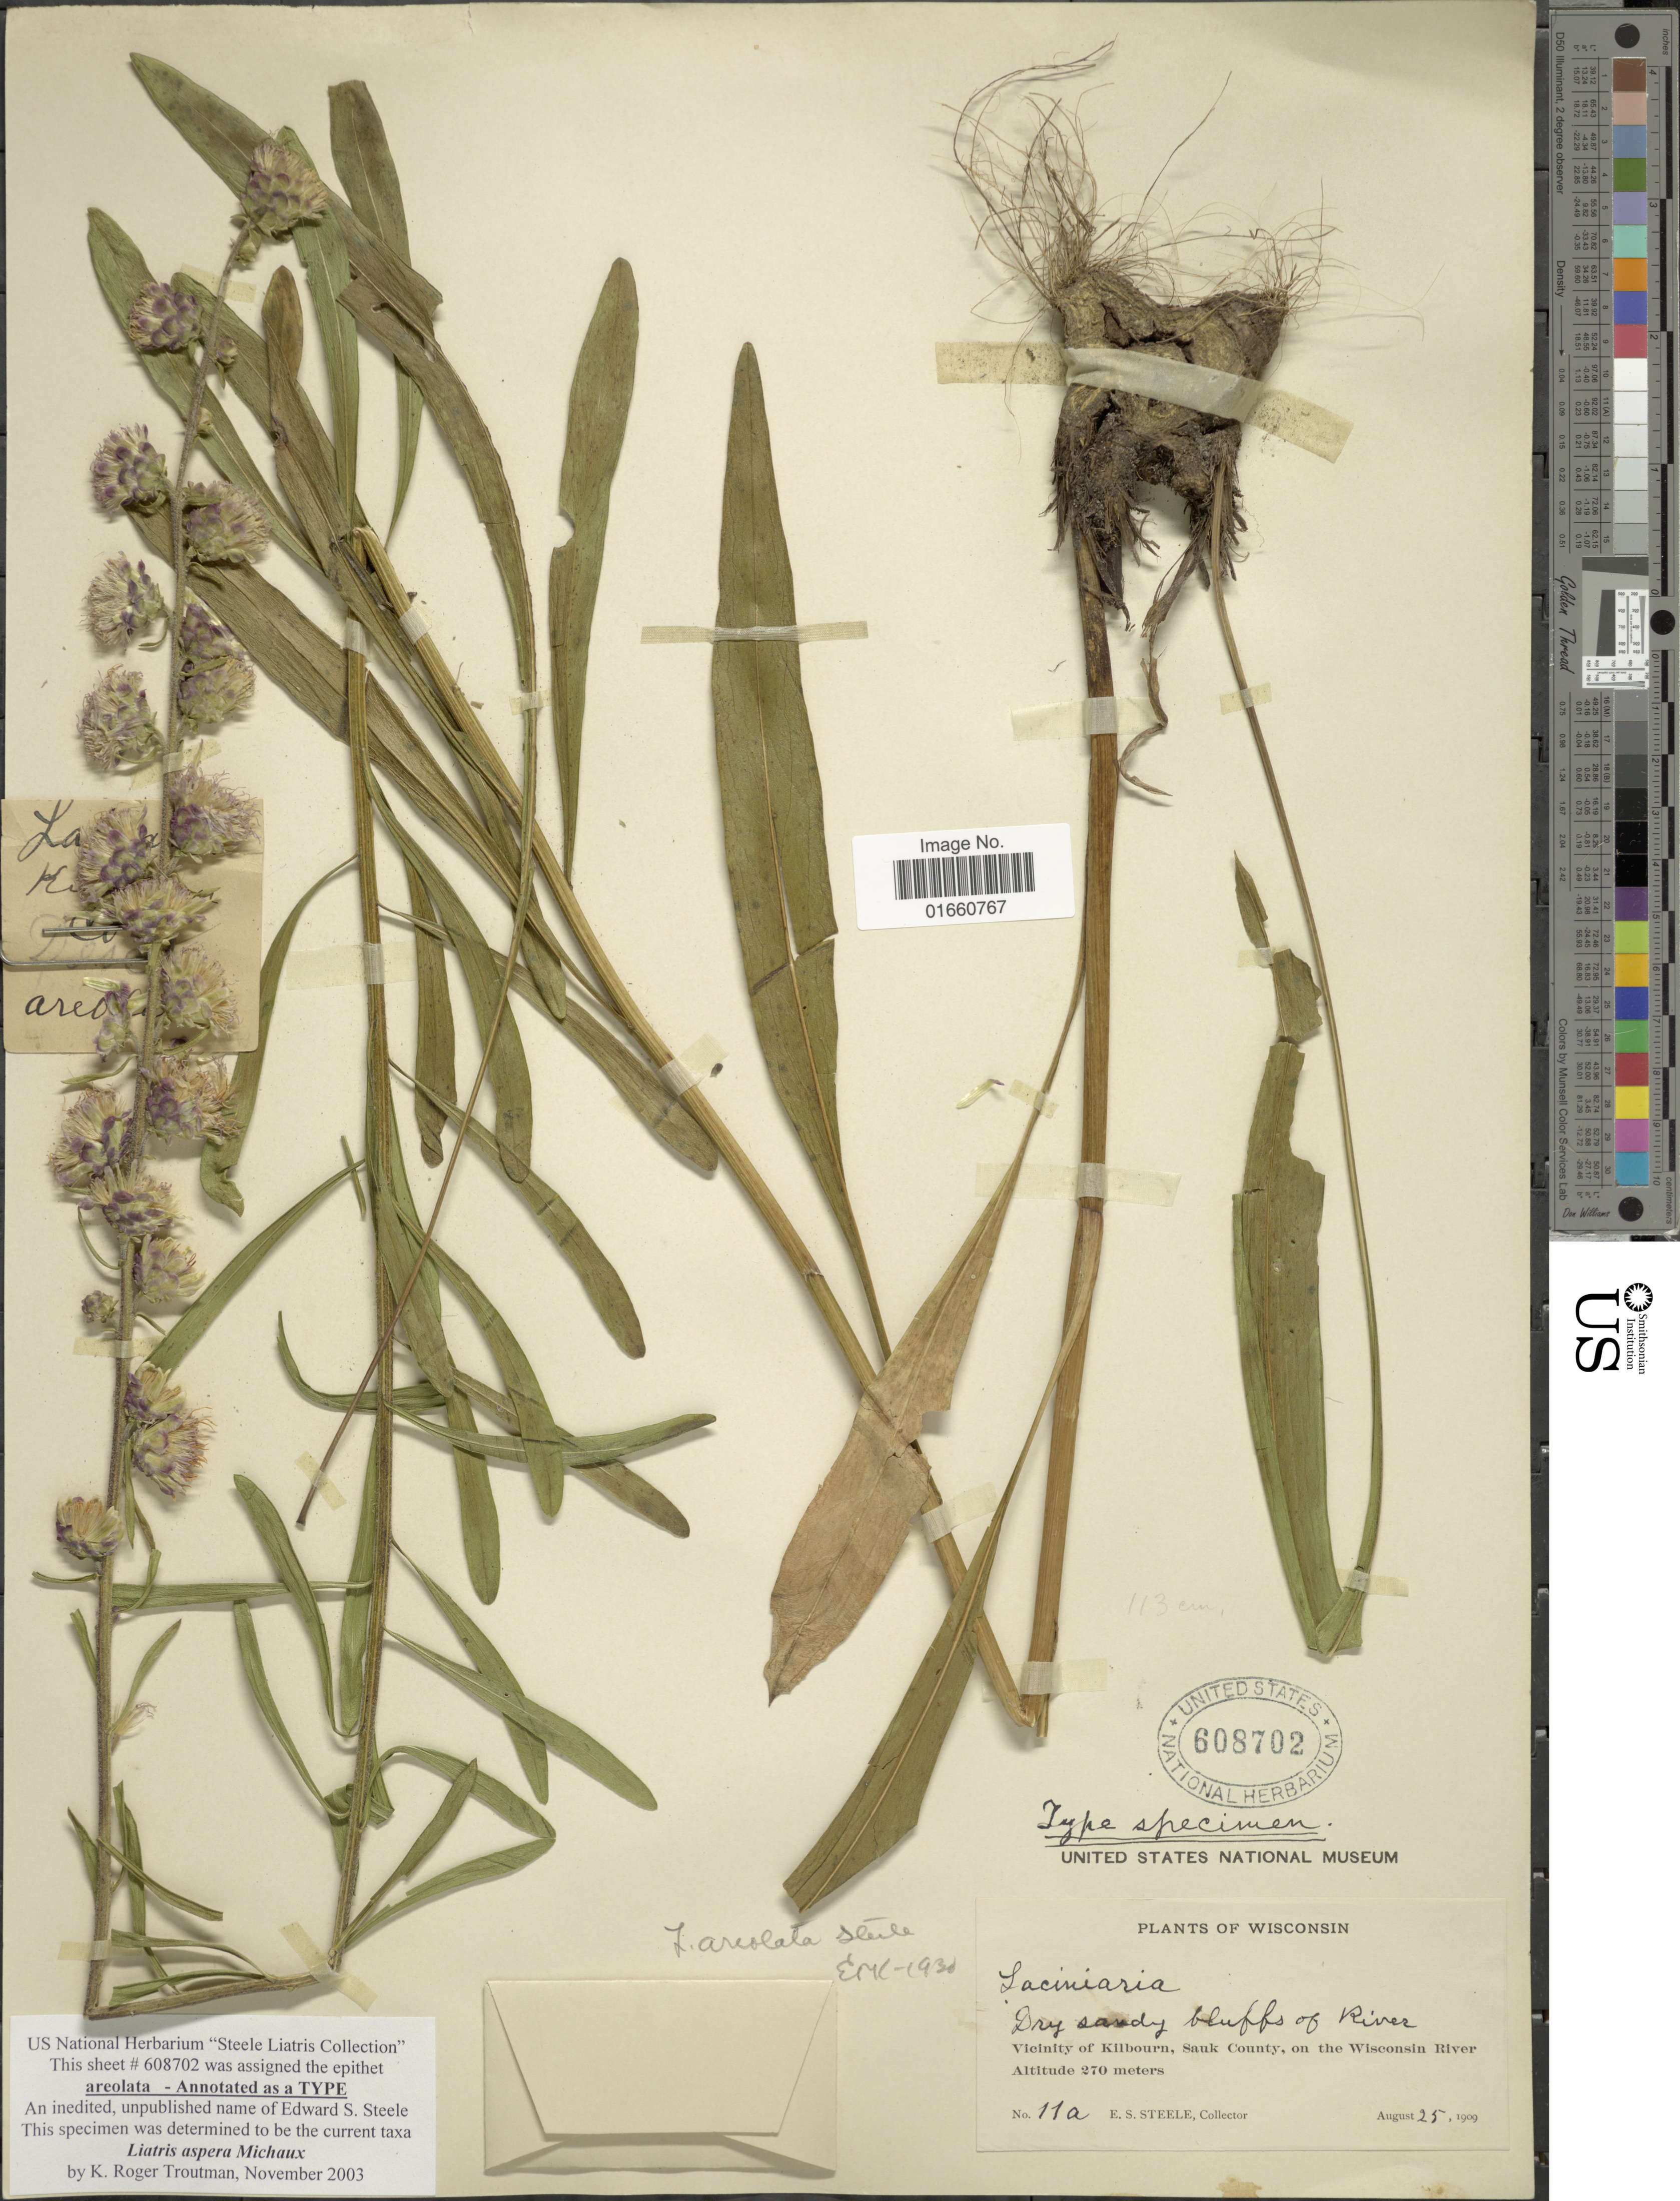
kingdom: Plantae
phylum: Tracheophyta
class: Magnoliopsida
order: Asterales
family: Asteraceae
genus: Liatris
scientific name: Liatris aspera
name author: Michx.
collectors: E. Steele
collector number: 11a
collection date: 1909-08-25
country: United States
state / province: Wisconsin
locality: Dry sandy bluffs of River, Vicinity of Kilbourn, Sauk County, on the Wisconsin River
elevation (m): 270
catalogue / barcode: US 608702